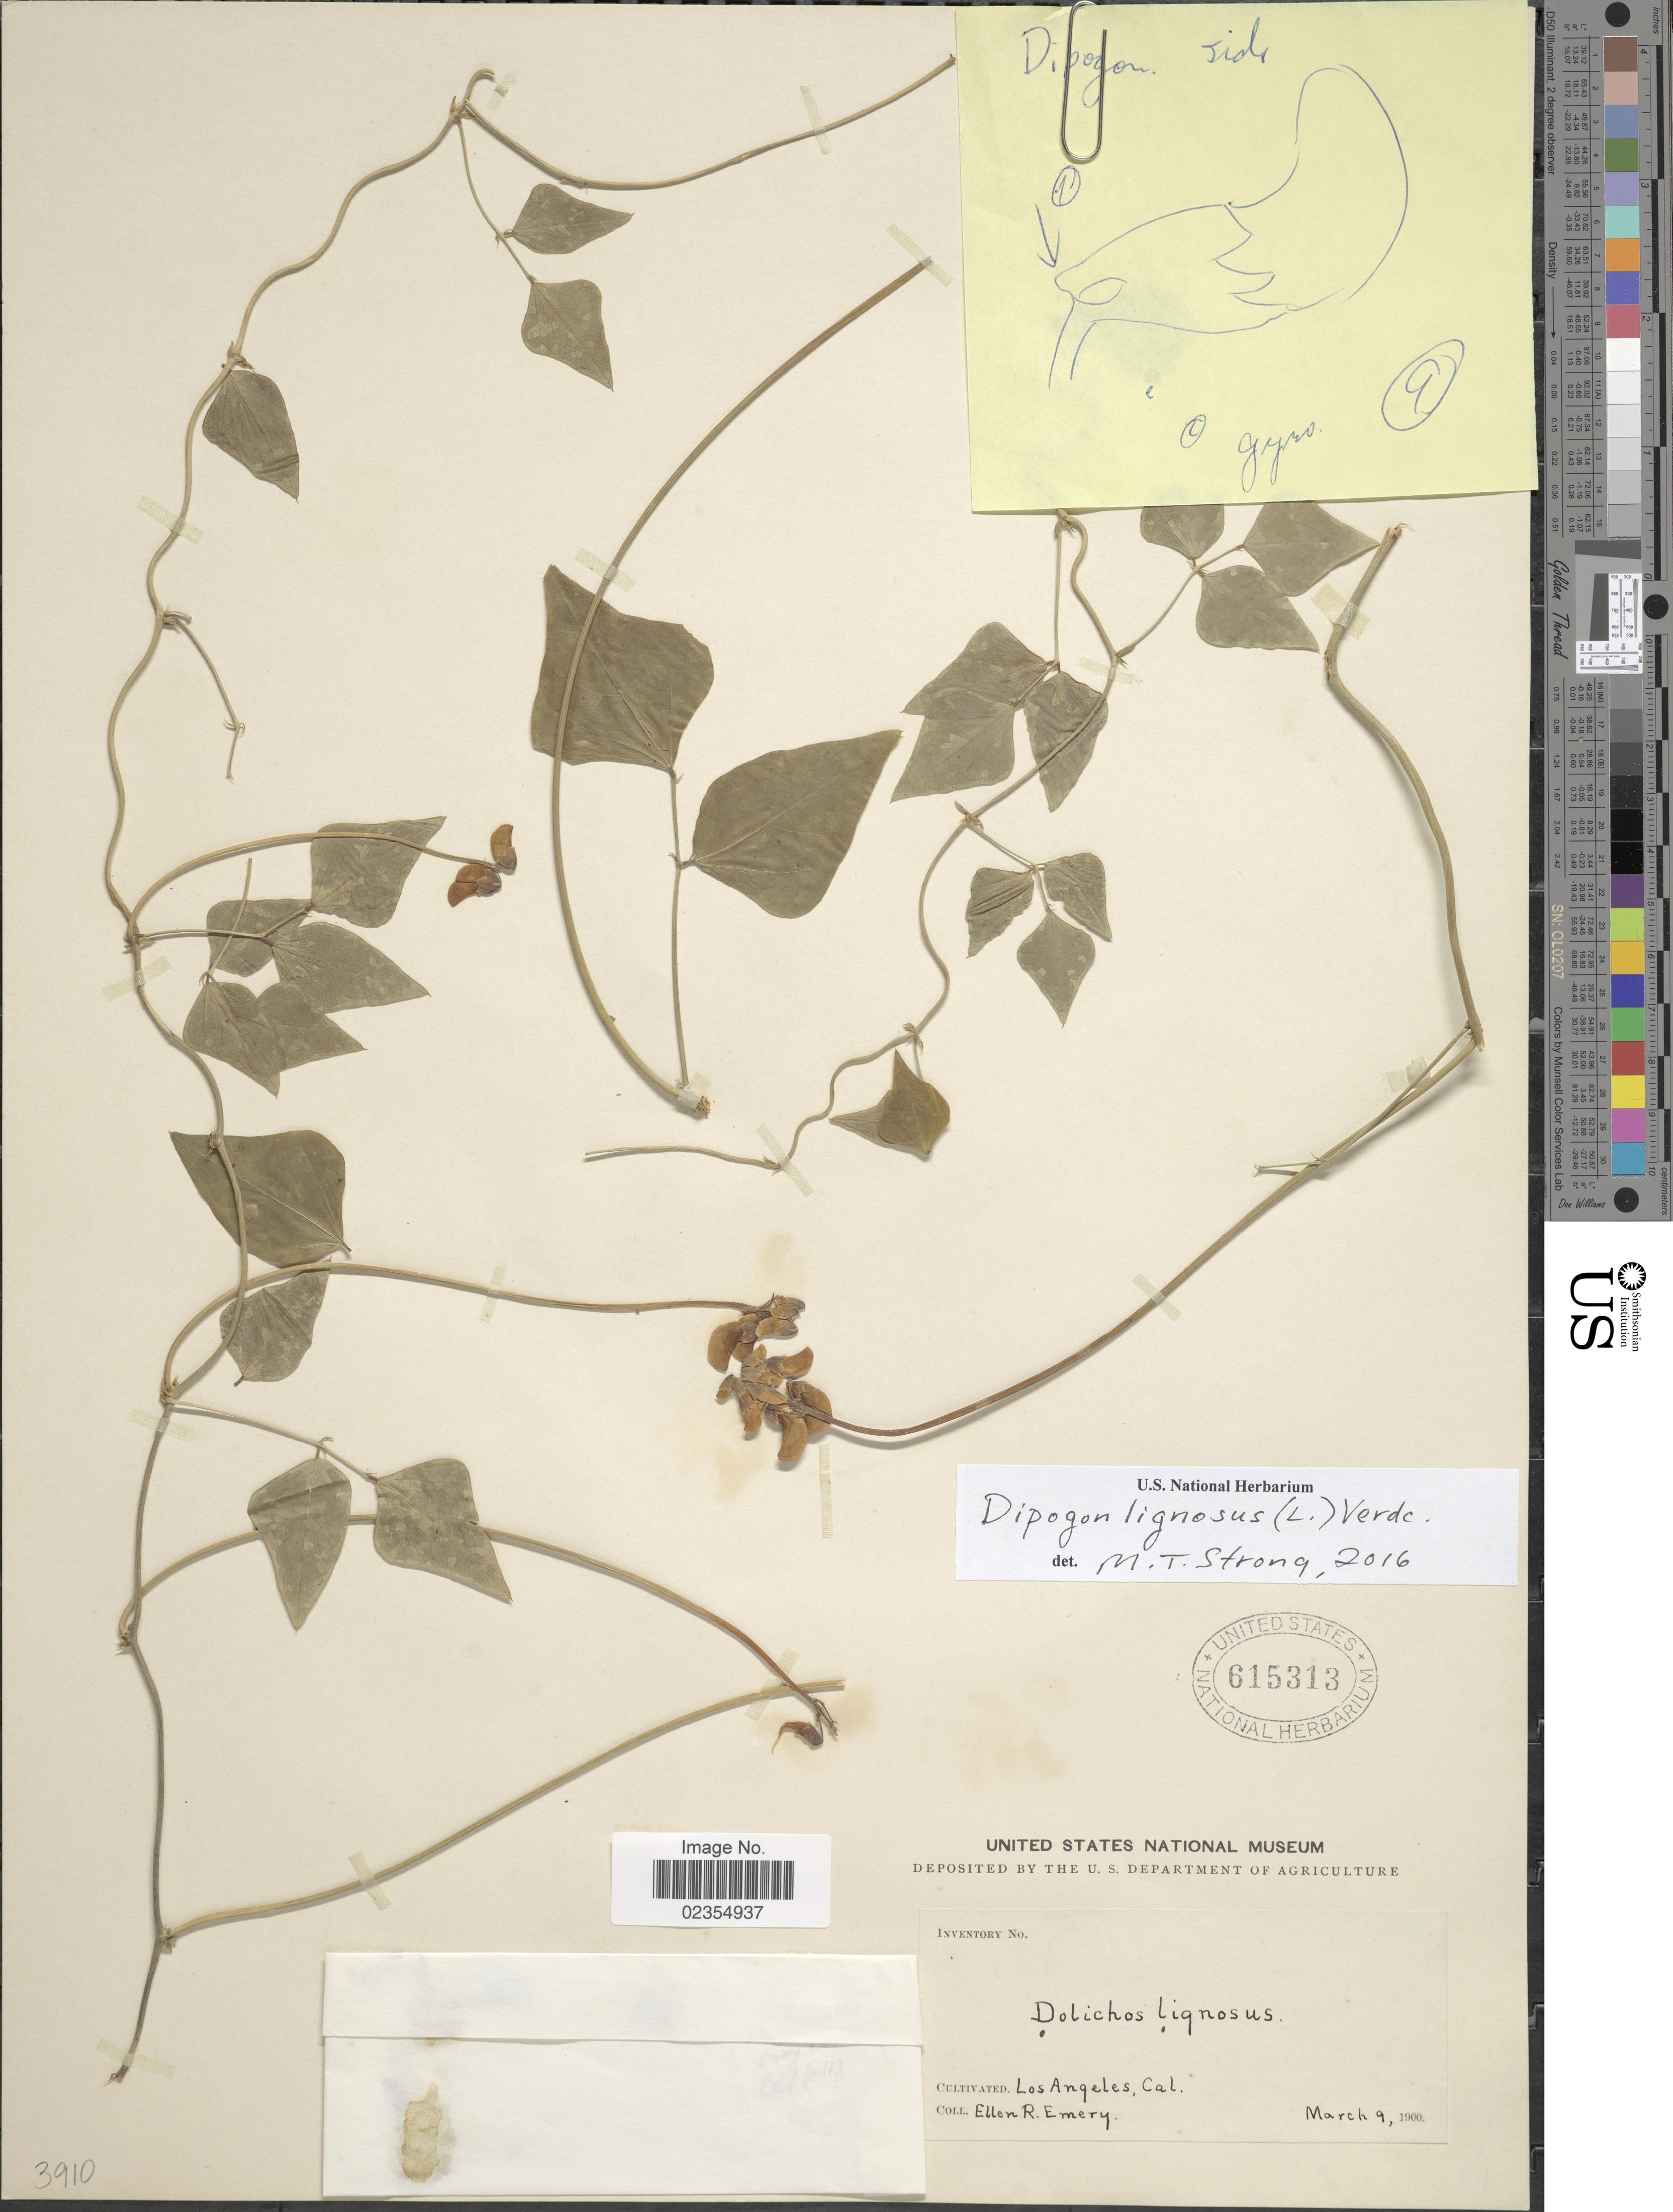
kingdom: Plantae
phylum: Tracheophyta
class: Magnoliopsida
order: Fabales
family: Fabaceae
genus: Dipogon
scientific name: Dipogon lignosus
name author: (L.) Verdc.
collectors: E. Emery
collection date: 1900-03-09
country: United States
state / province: California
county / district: Los Angeles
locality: Los Angeles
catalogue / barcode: US 615313